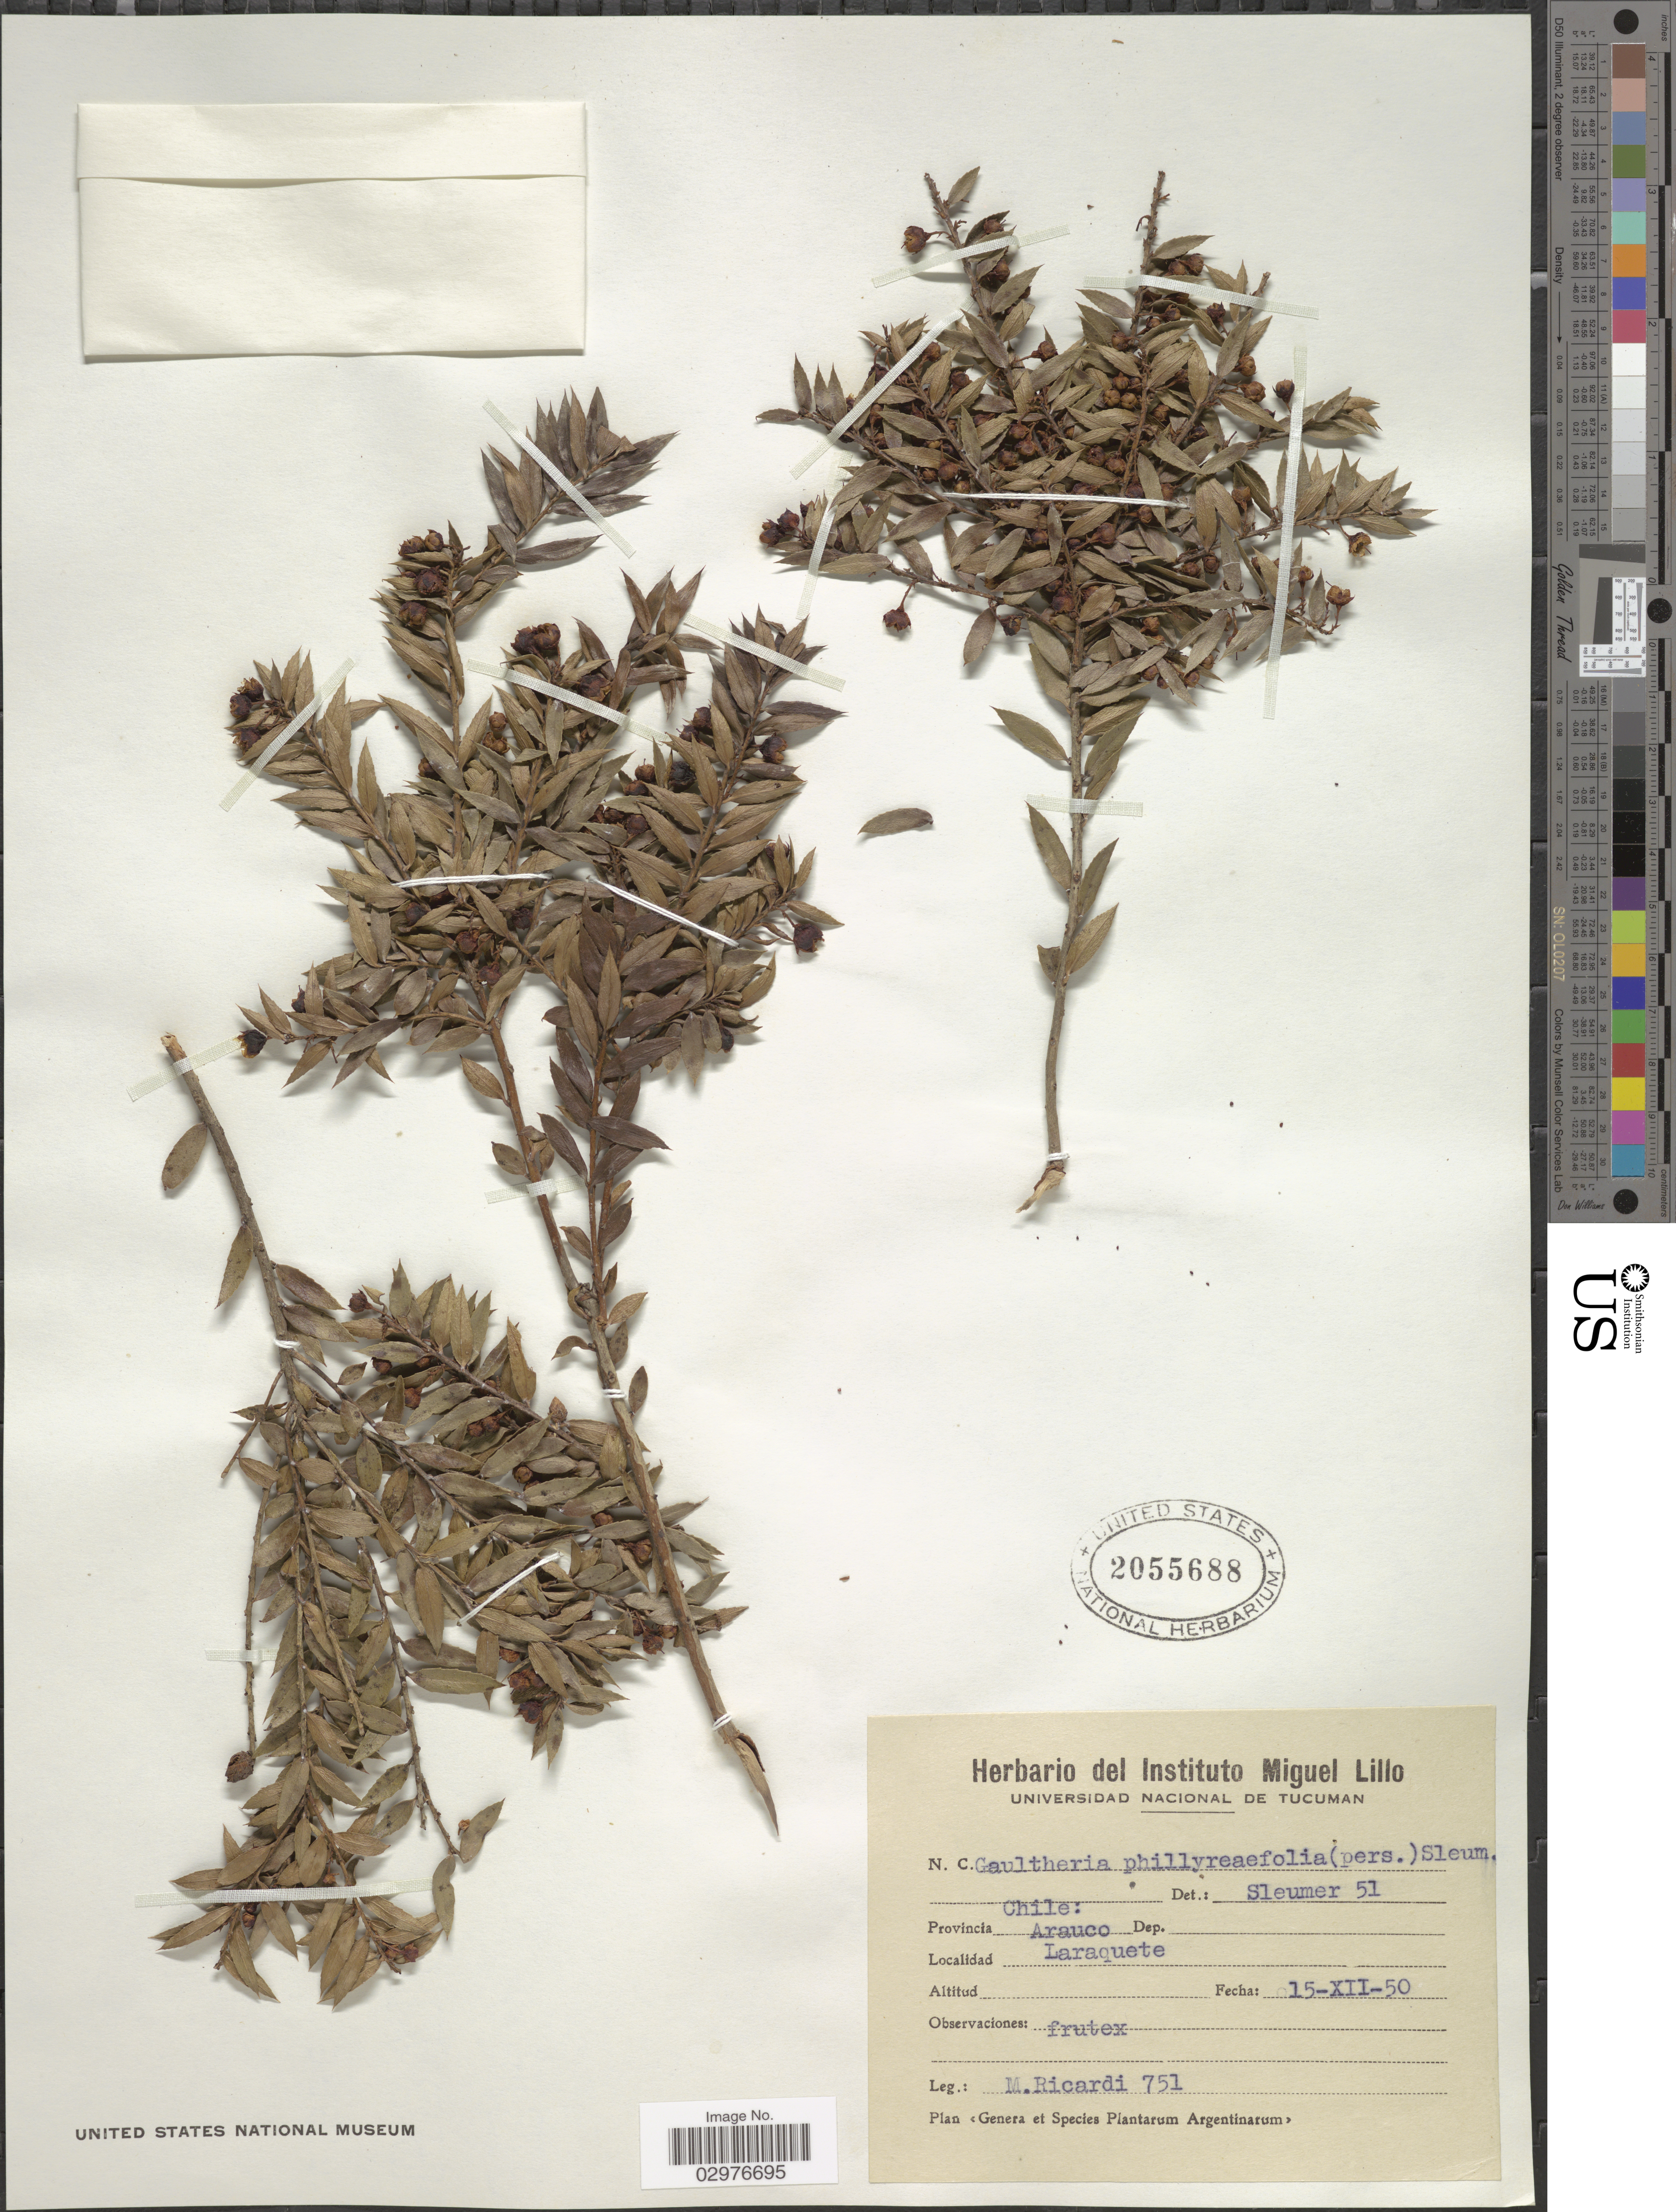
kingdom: Plantae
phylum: Tracheophyta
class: Magnoliopsida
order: Ericales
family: Ericaceae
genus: Gaultheria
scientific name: Gaultheria phillyreifolia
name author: (Pers.) Sleumer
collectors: M. Ricardi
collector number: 751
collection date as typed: Transcribed d/m/y: 15/12/50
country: Chile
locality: Province Arauco. Laraquete.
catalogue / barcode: US 2055688